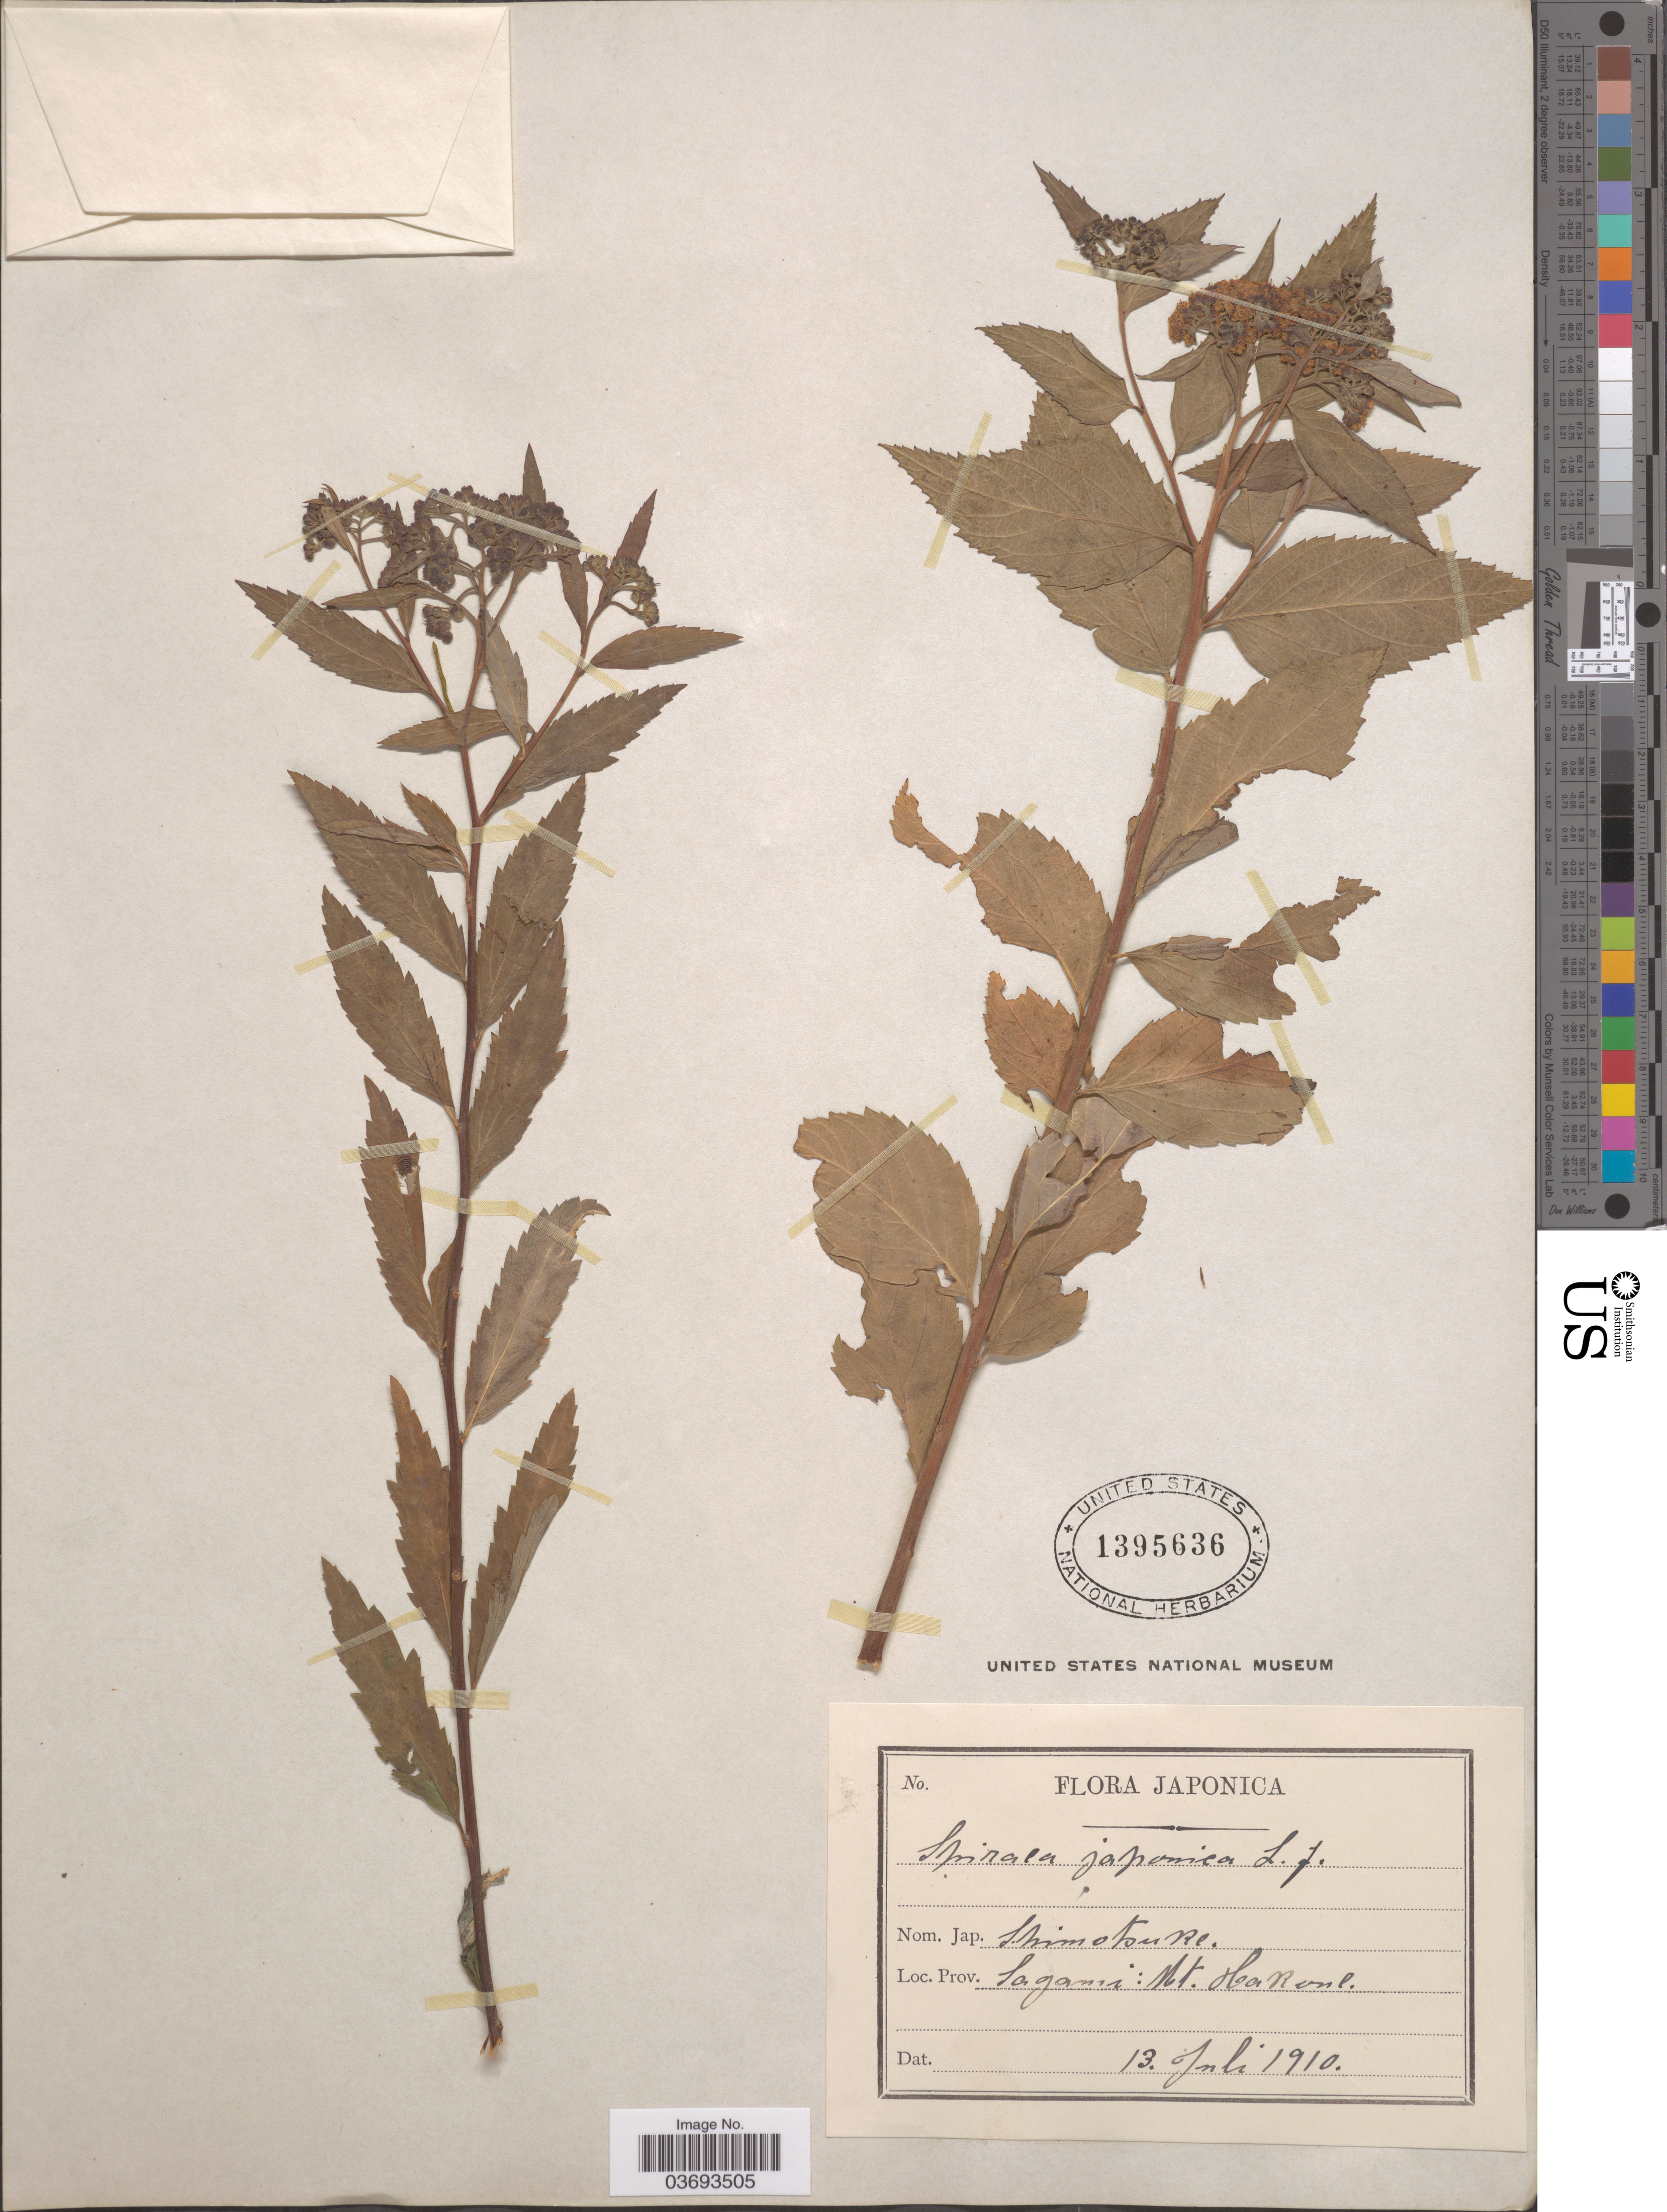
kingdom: Plantae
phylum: Tracheophyta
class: Magnoliopsida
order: Rosales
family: Rosaceae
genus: Spiraea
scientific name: Spiraea japonica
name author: L. f.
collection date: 1910-07-13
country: Japan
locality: Prov. Sagami: Mt. Hakone.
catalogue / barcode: US 1395636